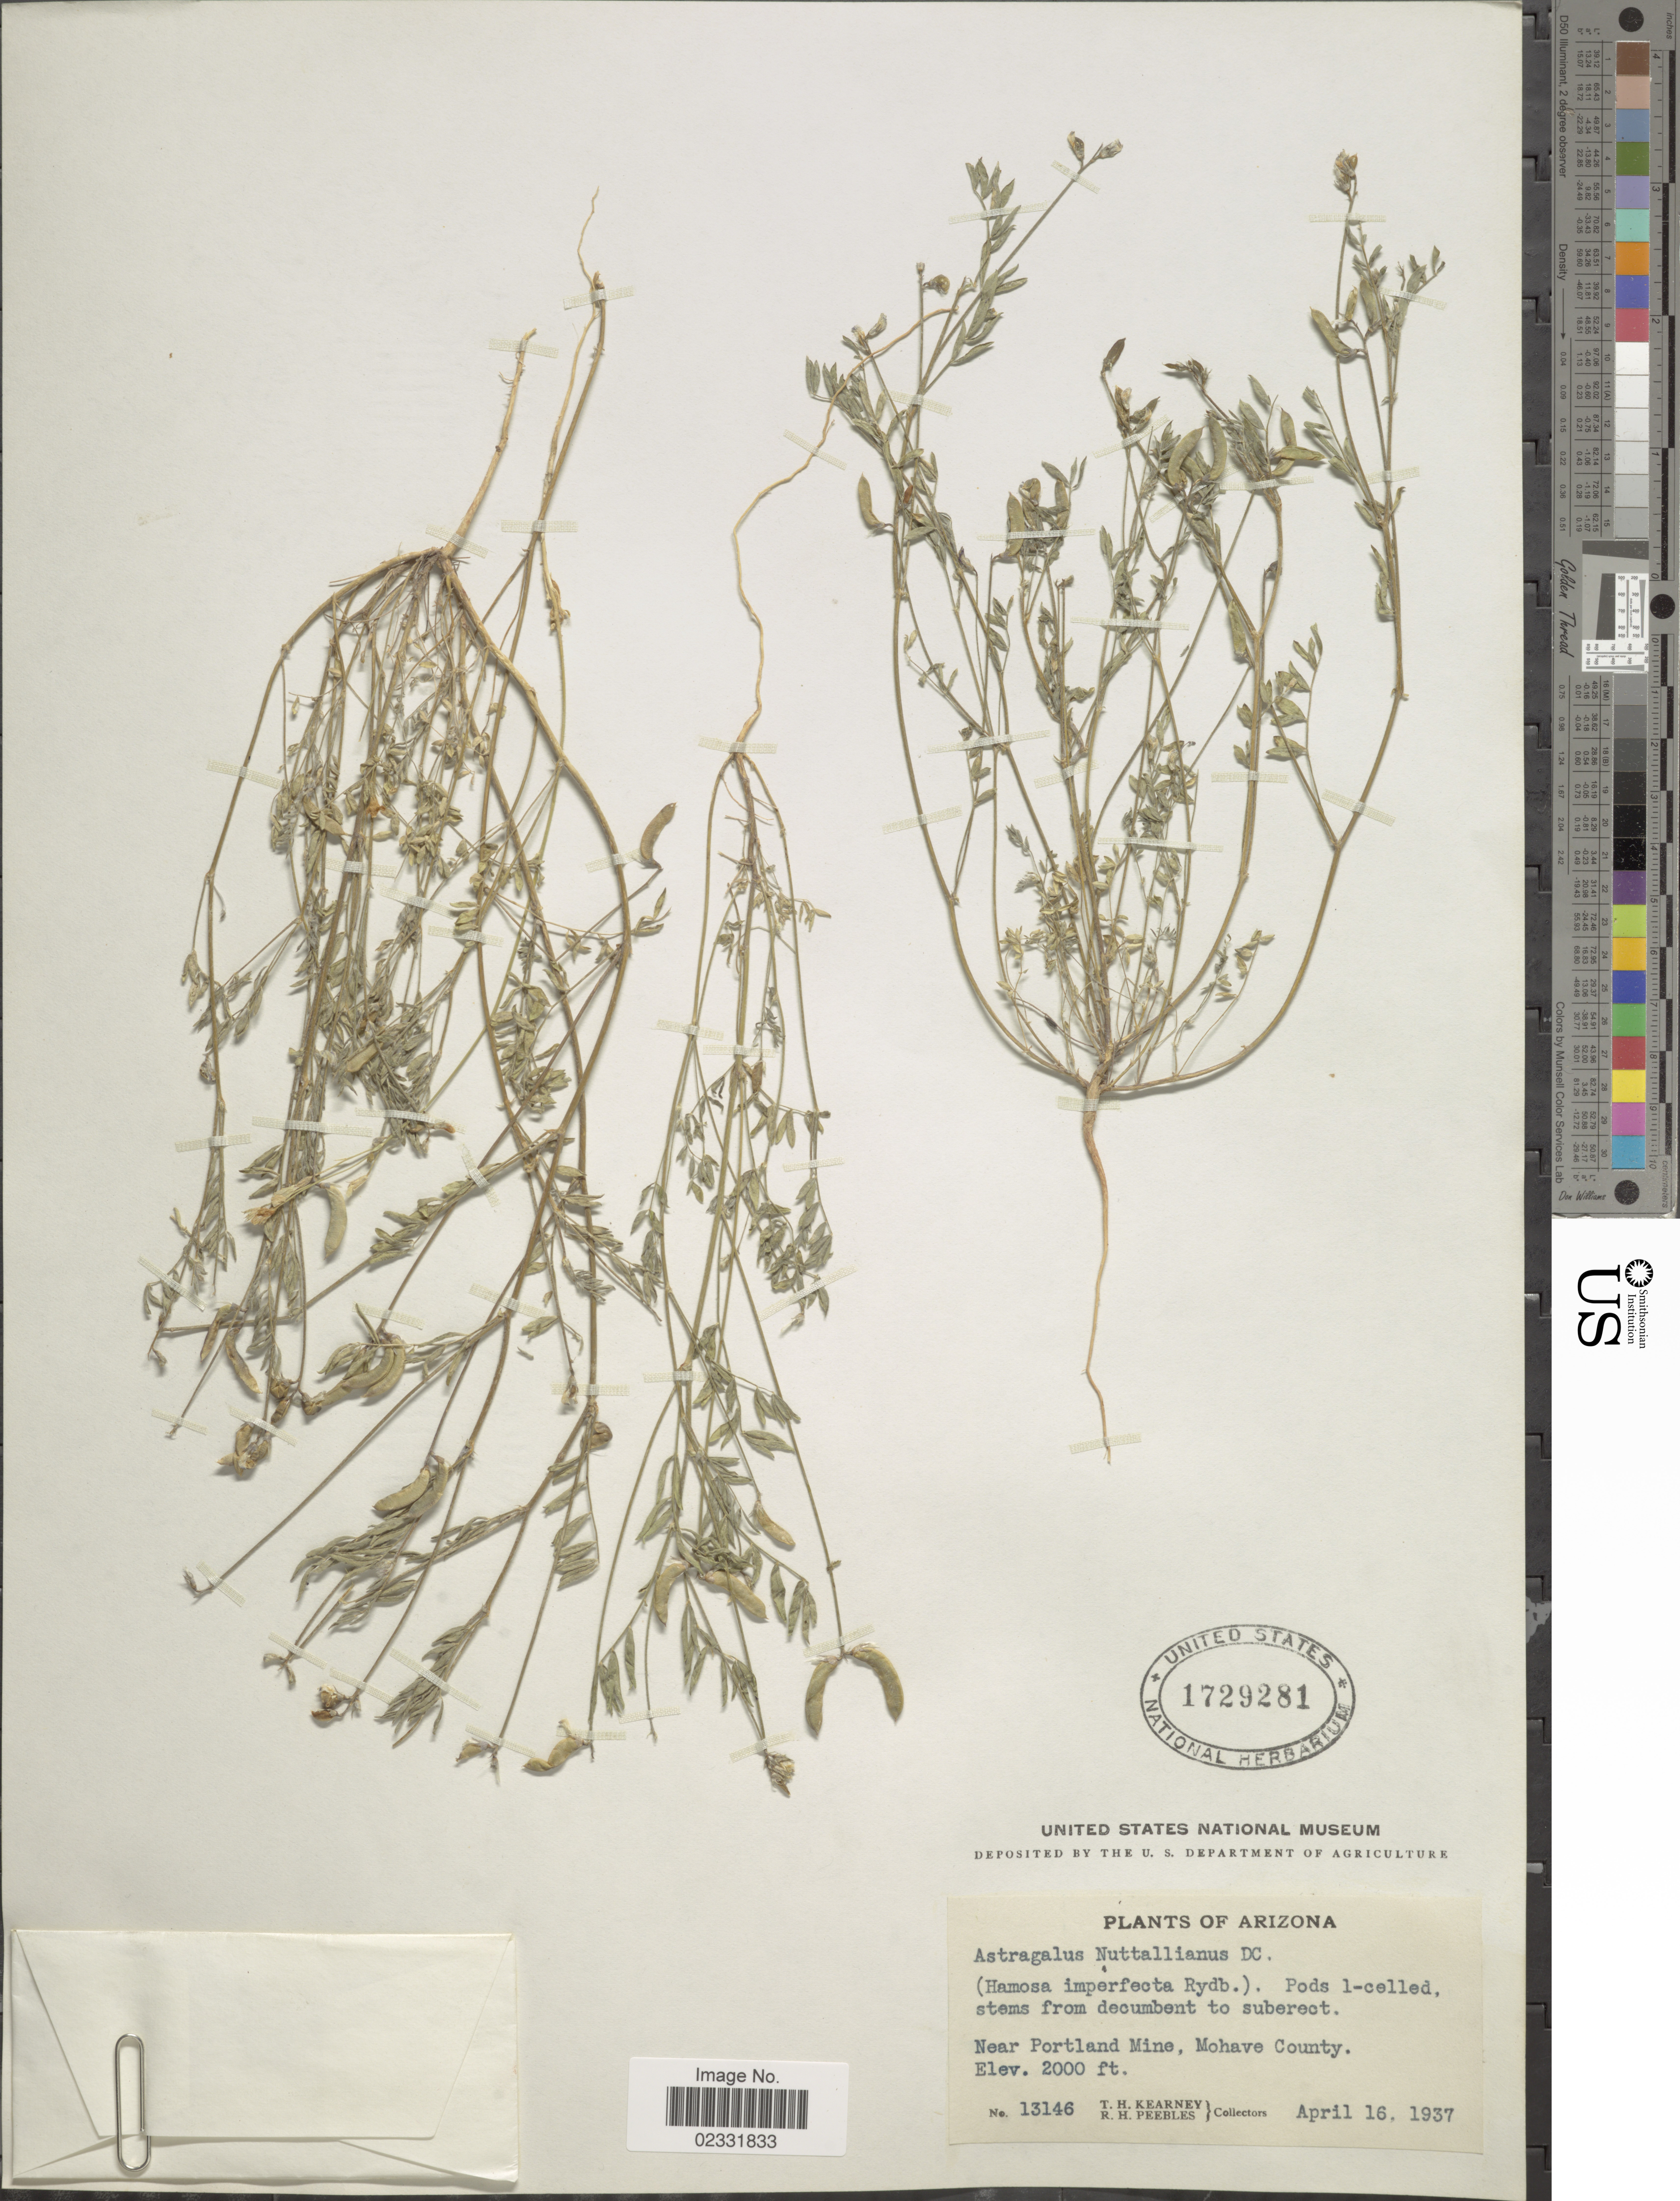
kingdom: Plantae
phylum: Tracheophyta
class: Magnoliopsida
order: Fabales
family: Fabaceae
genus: Astragalus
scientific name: Astragalus nuttallianus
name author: DC.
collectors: T. H. Kearney & R. H. Peebles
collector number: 13146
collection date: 1937-04-16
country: United States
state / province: Arizona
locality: Near Portland Mine, Mohave County.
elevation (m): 610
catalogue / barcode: US 1729281